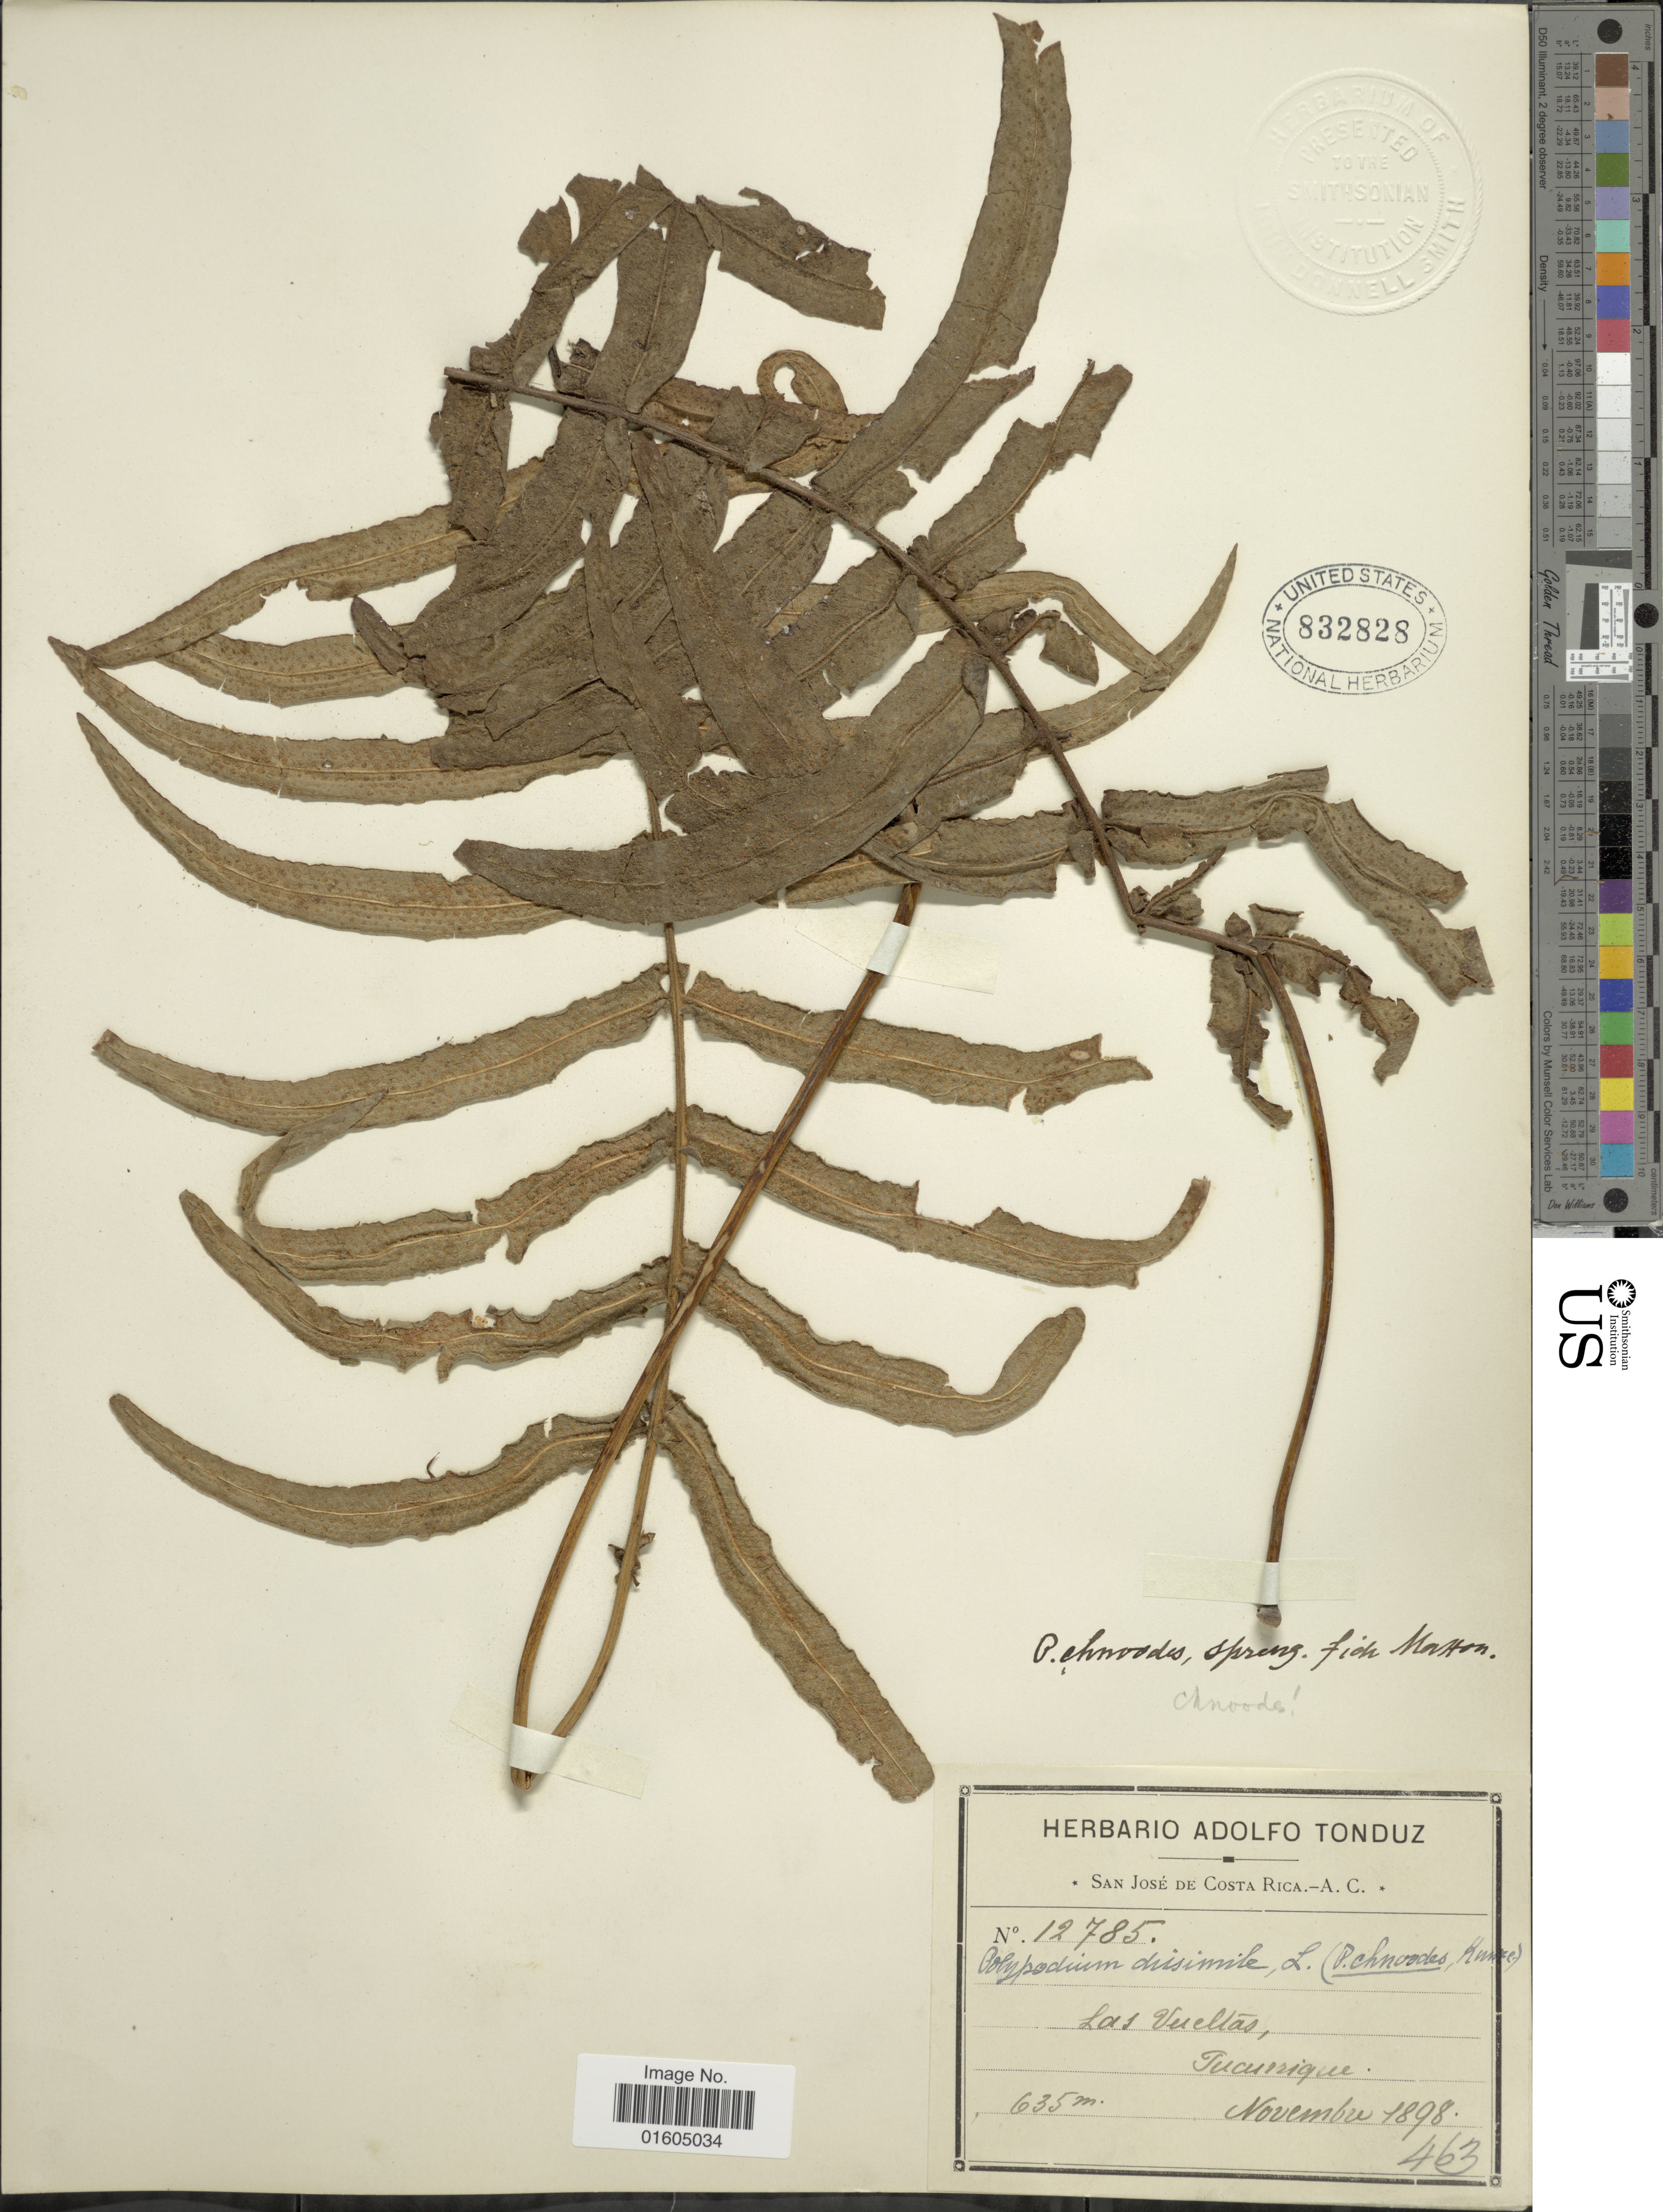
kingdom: Plantae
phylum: Tracheophyta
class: Polypodiopsida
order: Polypodiales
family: Polypodiaceae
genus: Serpocaulon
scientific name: Serpocaulon dissimile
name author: (L.) A.R. Sm.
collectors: A. Tonduz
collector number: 12785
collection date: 1898-11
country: Costa Rica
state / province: San José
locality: San Jose de Costa Rica. Las Vueltas, Tucurrique.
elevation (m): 6356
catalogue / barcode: US 832828